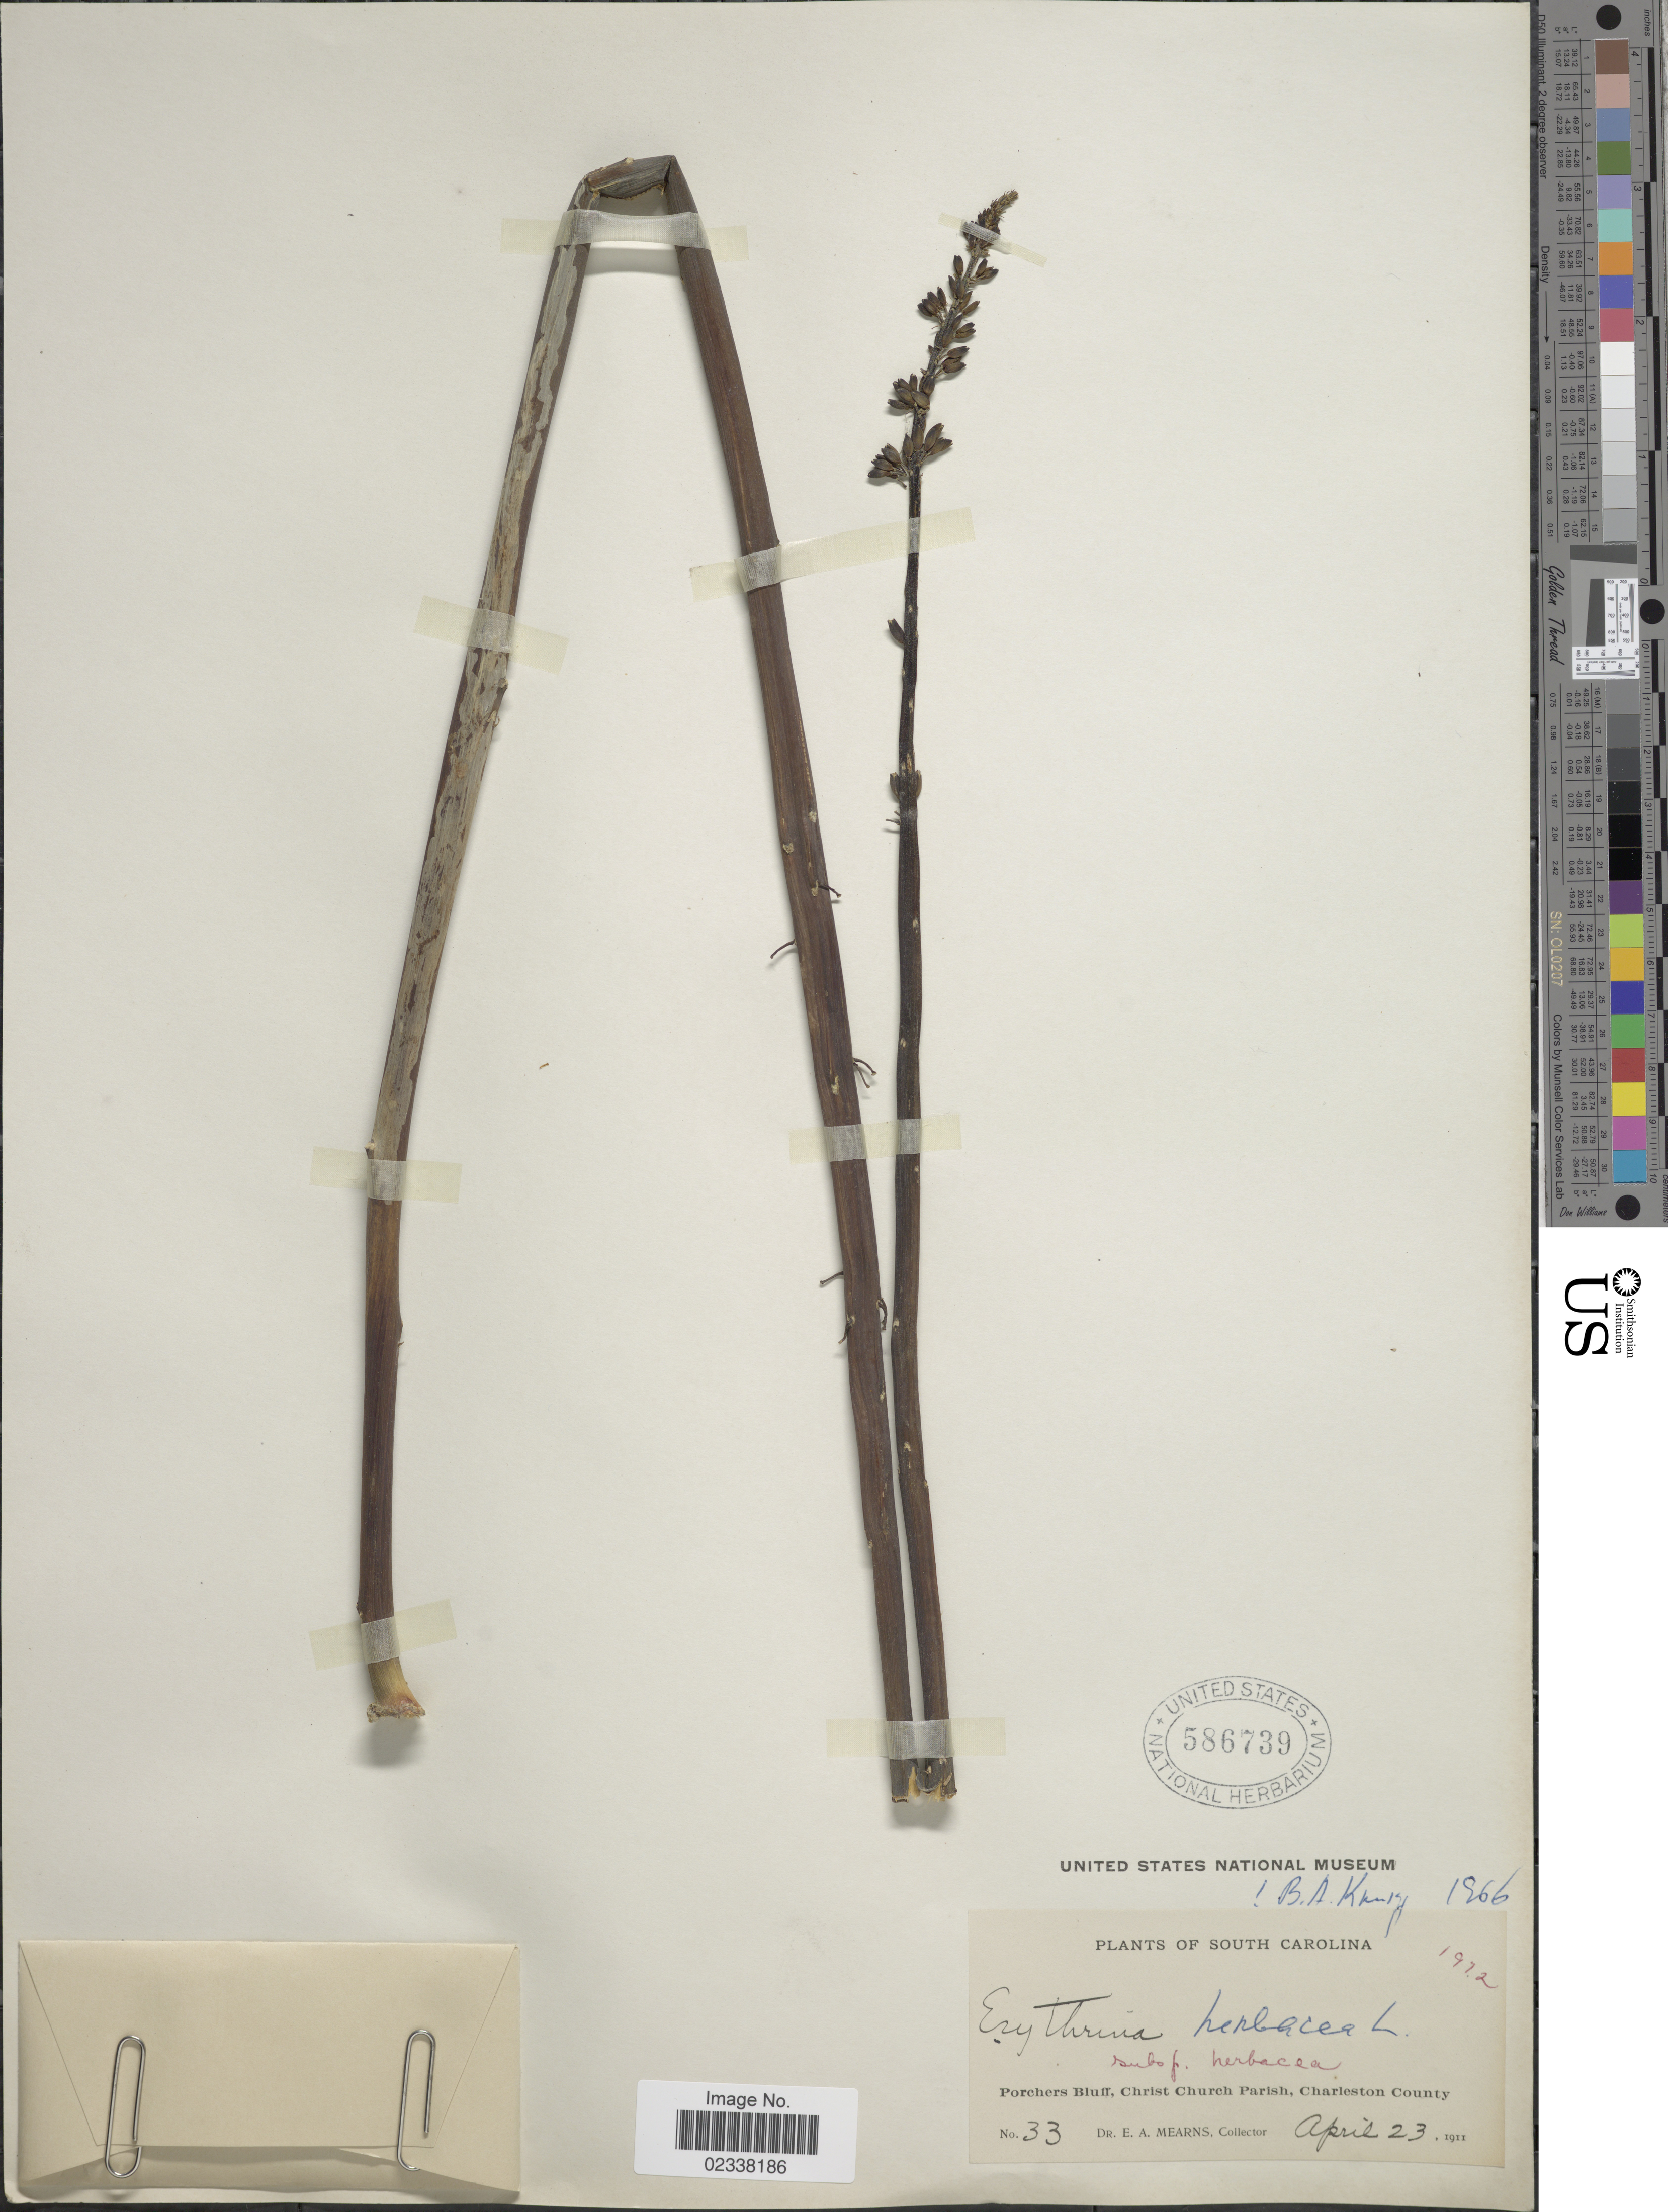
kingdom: Plantae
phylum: Tracheophyta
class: Magnoliopsida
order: Fabales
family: Fabaceae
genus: Erythrina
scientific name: Erythrina herbacea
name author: L.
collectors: E. A. Mearns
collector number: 33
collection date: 1911-04-23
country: United States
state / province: South Carolina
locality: Porchers Bluff, Christ Church Parish, Charleston County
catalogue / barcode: US 586739